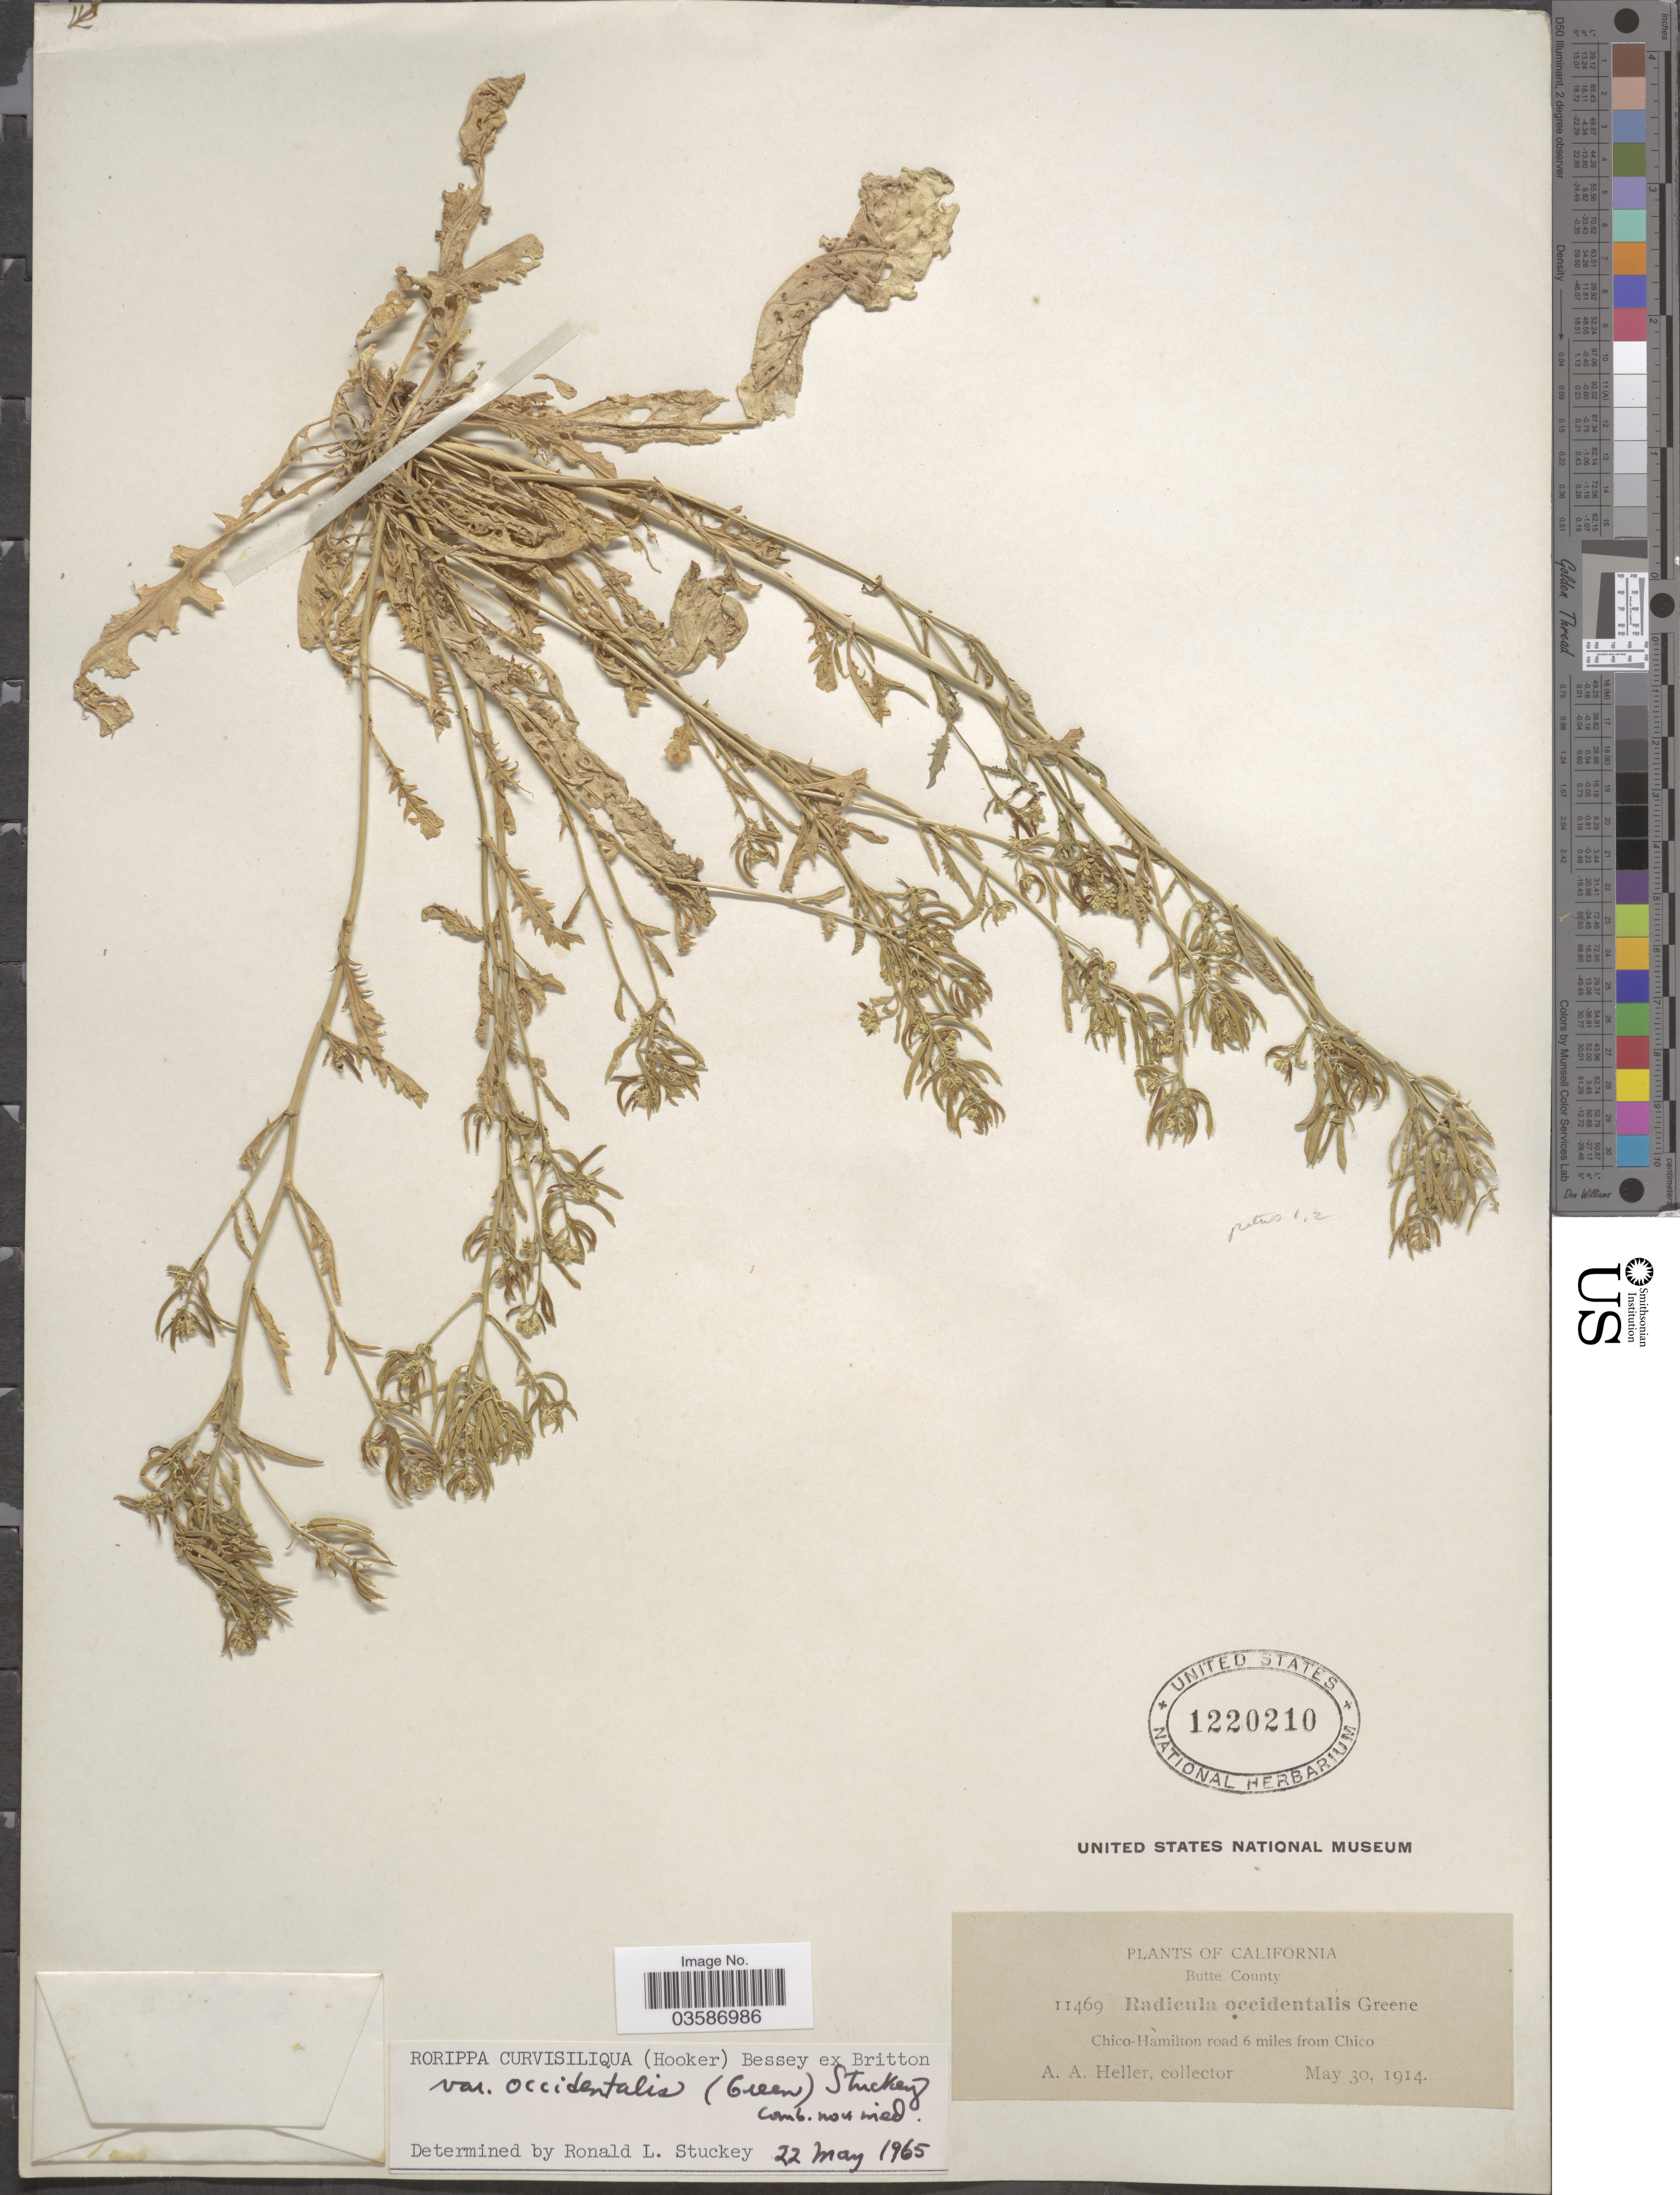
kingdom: Plantae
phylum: Tracheophyta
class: Magnoliopsida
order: Brassicales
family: Brassicaceae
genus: Rorippa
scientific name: Rorippa curvisiliqua var. occidentalis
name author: (Greene) Stuckey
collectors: A. A. Heller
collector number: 11469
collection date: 1914-05-30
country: United States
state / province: California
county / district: Butte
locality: Butte County. Chico-Hamilton road 6 miles from Chico.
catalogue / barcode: US 1220210